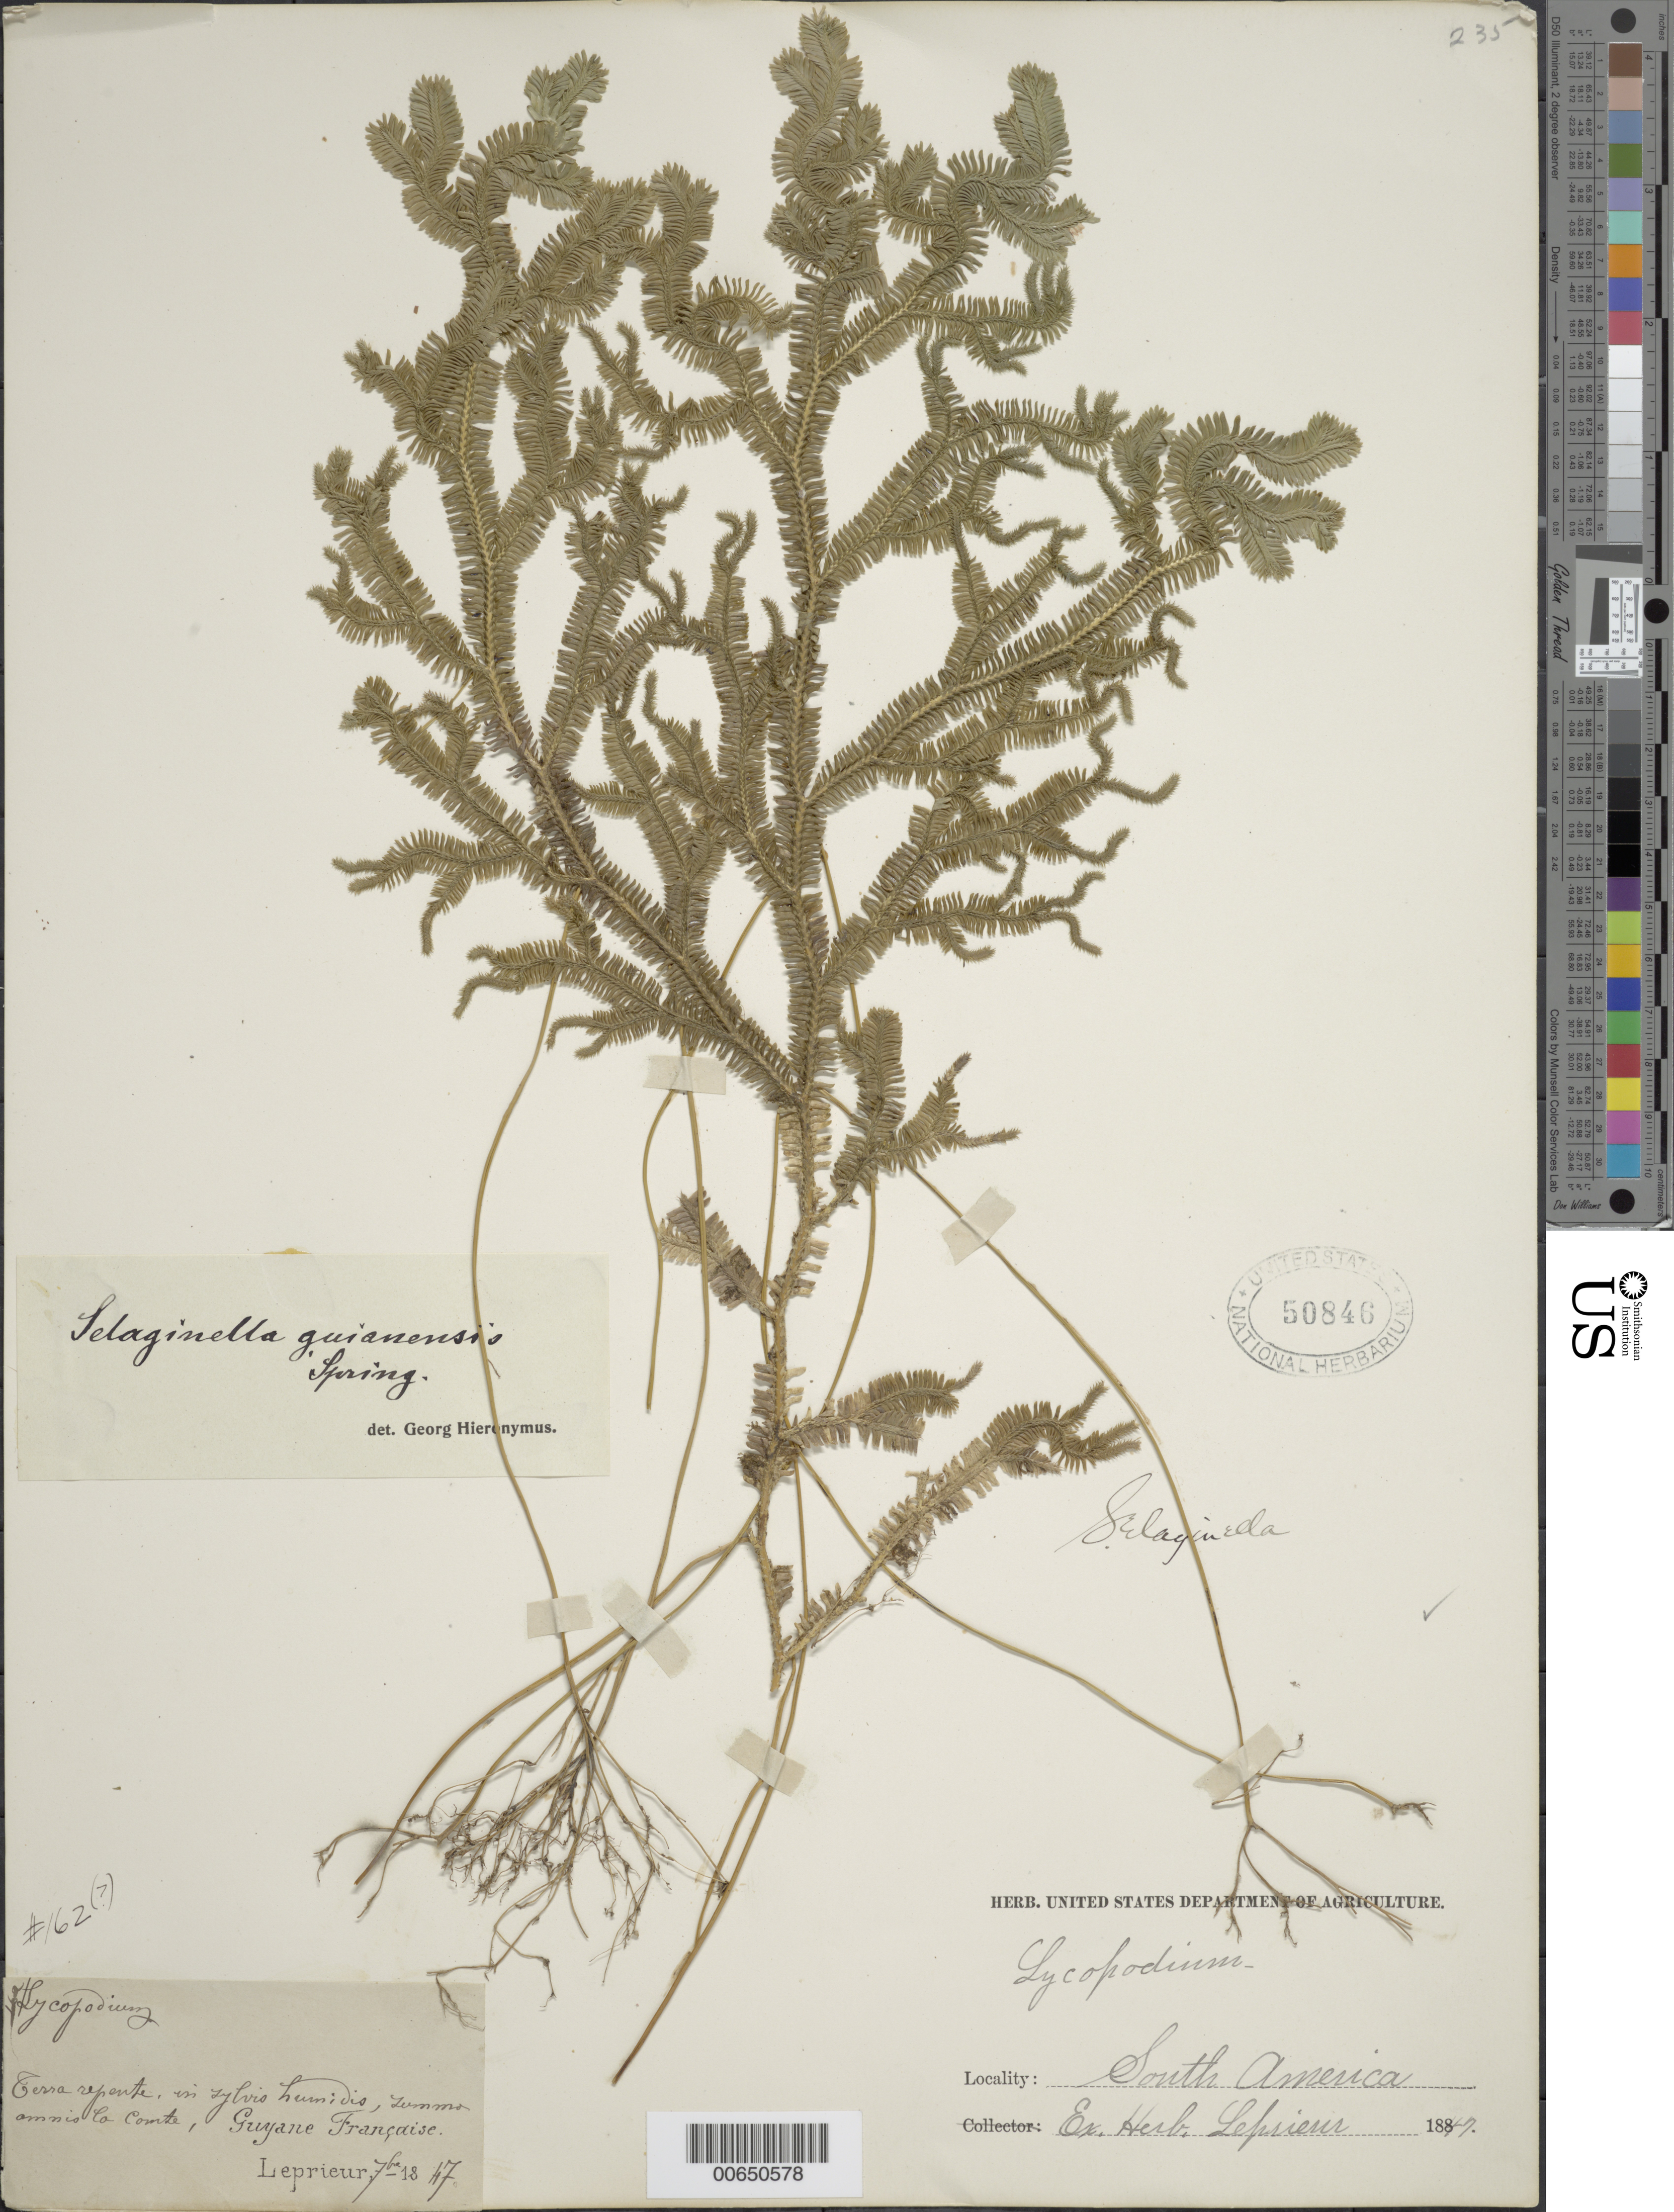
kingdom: Plantae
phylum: Tracheophyta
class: Lycopodiopsida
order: Selaginellales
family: Selaginellaceae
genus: Selaginella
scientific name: Selaginella falcata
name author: (P. Beauv.) Spring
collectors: F. M. R. Leprieur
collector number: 162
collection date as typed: July 1847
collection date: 1847-07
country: French Guiana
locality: La Compte, summo amnis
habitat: Terra repente in sylvis humidis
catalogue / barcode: US 50846